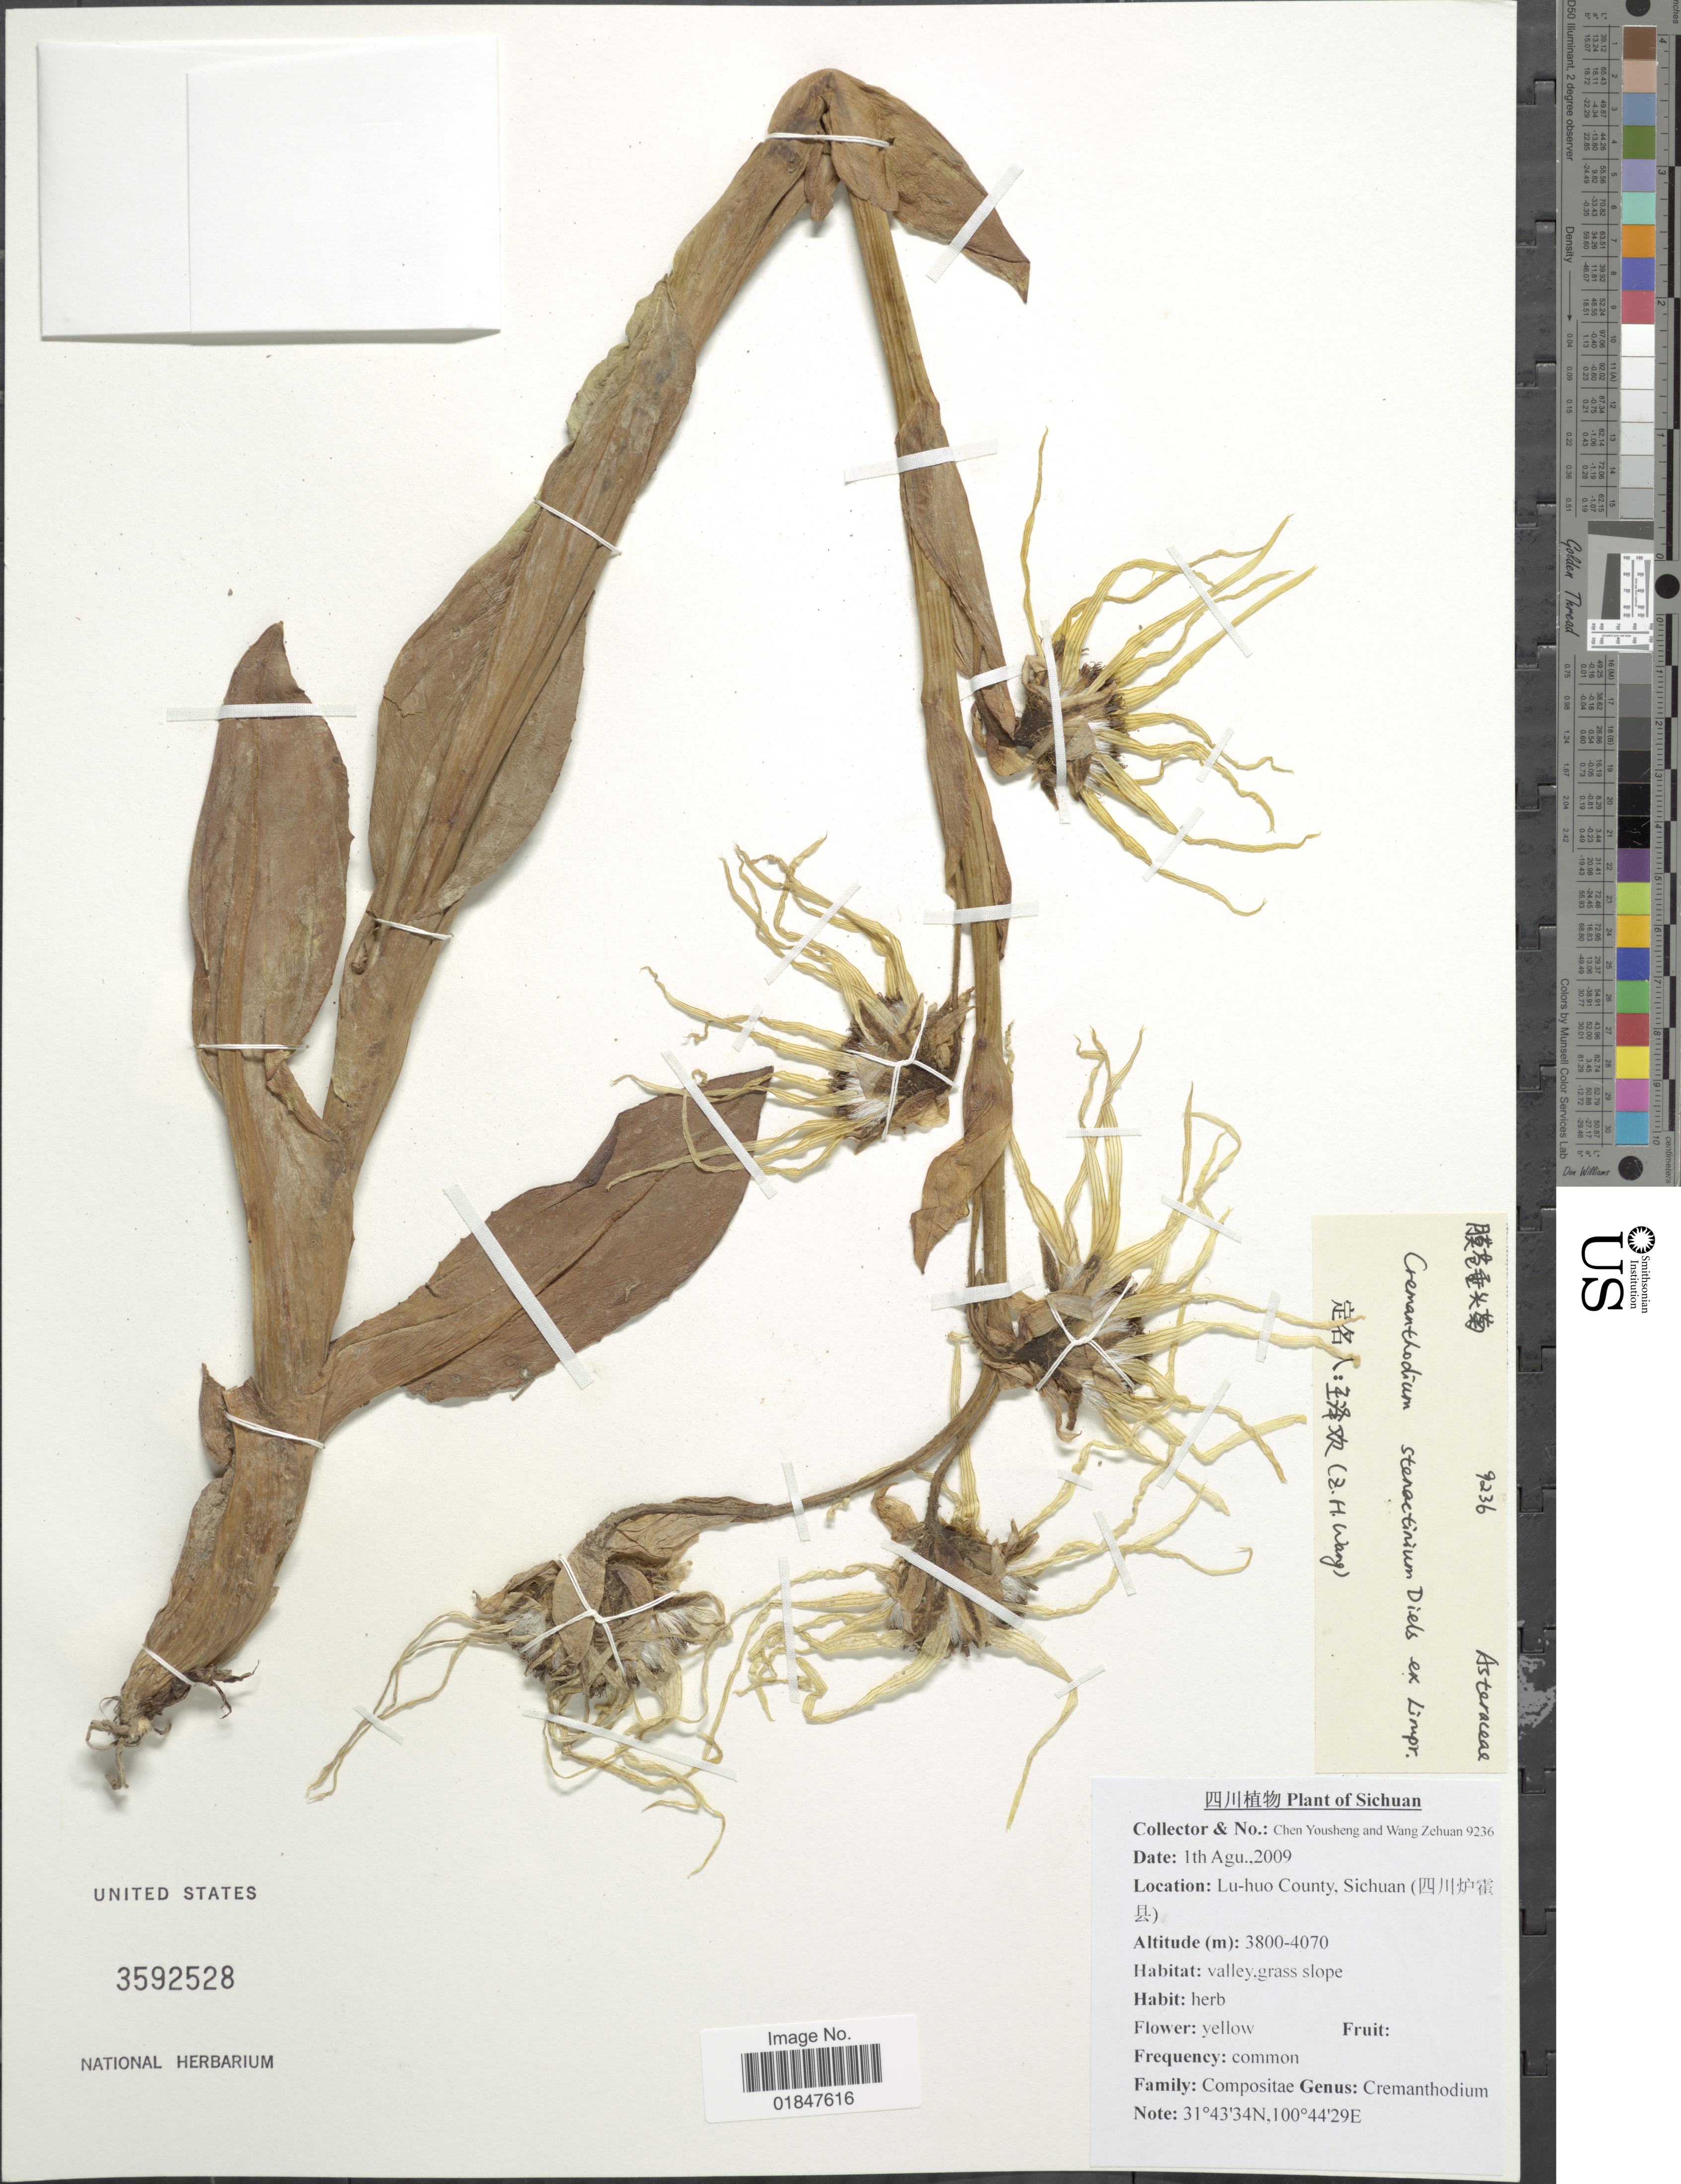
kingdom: Plantae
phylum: Tracheophyta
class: Magnoliopsida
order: Asterales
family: Asteraceae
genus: Cremanthodium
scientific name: Cremanthodium stenactinium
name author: Diels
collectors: Y. Chen & Z. Wang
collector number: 9236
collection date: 2009-08-01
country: China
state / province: Sichuan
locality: Lu-huo County, Sichuan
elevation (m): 3800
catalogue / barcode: US 3592528